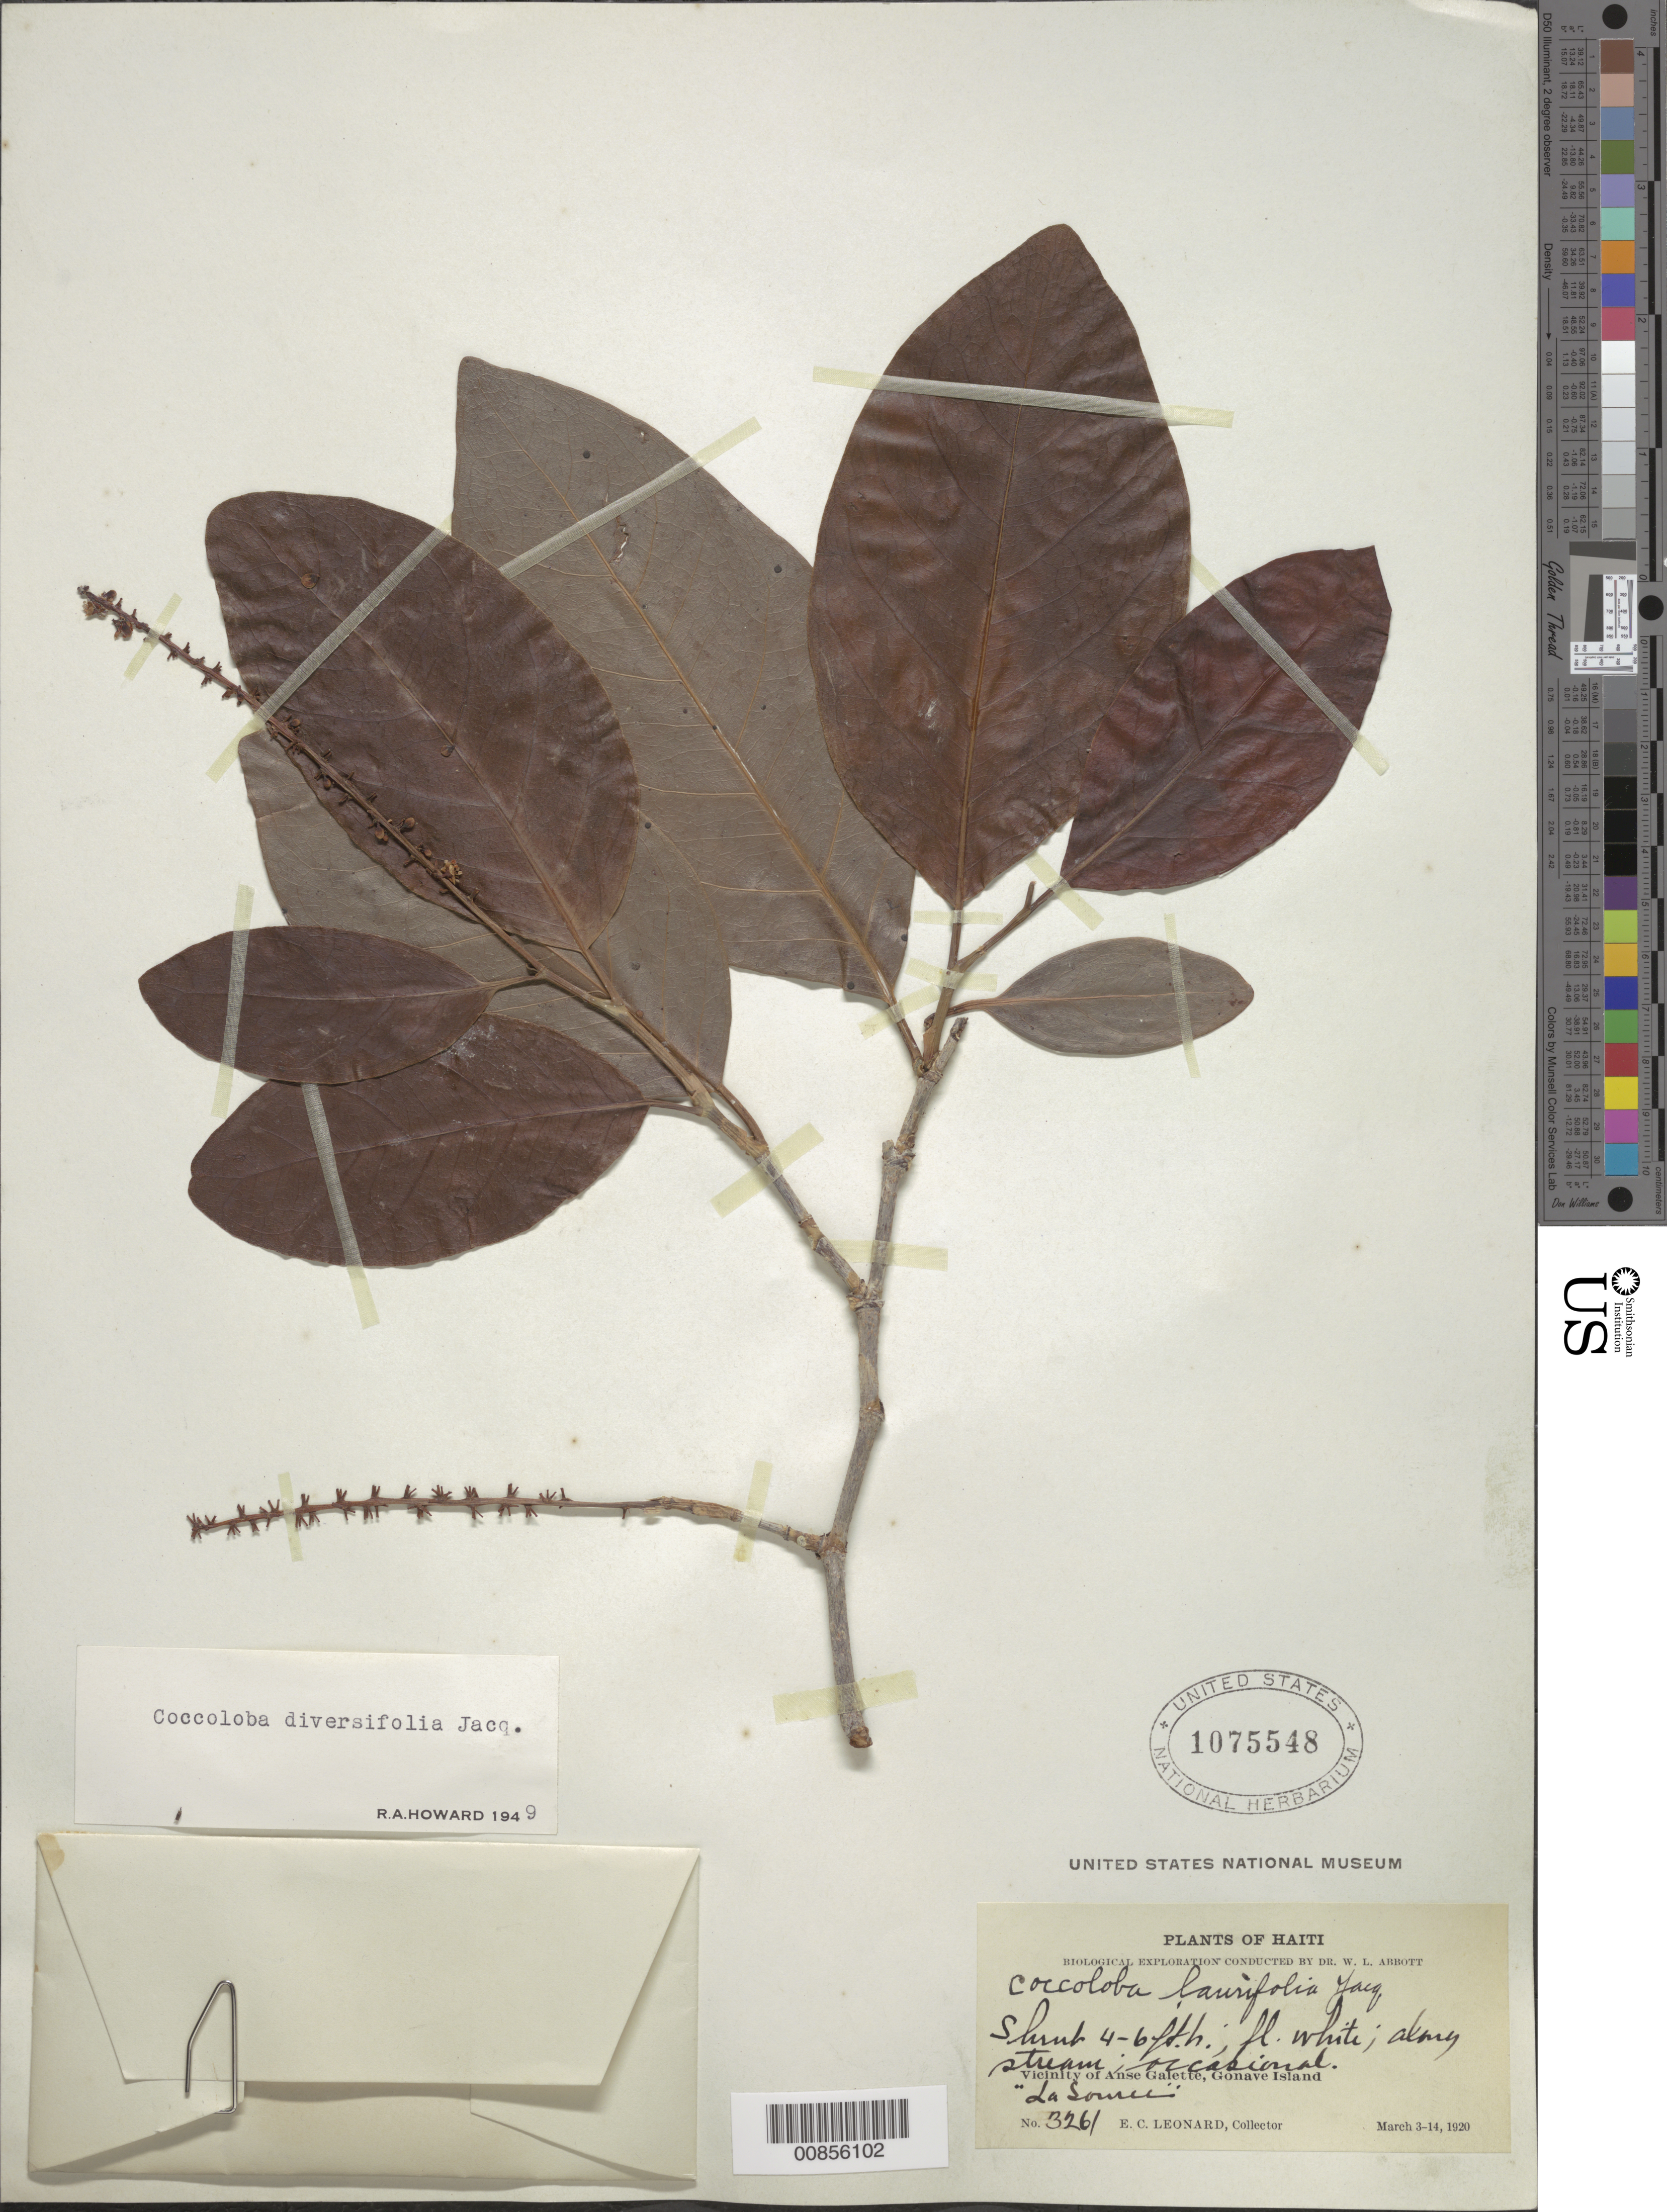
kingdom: Plantae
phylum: Tracheophyta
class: Magnoliopsida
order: Caryophyllales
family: Polygonaceae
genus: Coccoloba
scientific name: Coccoloba diversifolia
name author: Jacq.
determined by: Howard, R. A.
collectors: E. C. Leonard & W. L. Abbott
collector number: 3261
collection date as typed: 03 Mar 1920 to 14 Mar 1920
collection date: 1920-03-03/1920-03-14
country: Haiti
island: Gonave I.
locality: Vicinity of Anse Galette, Gonave Island. La Source.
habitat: Along stream.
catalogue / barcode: US 1075548